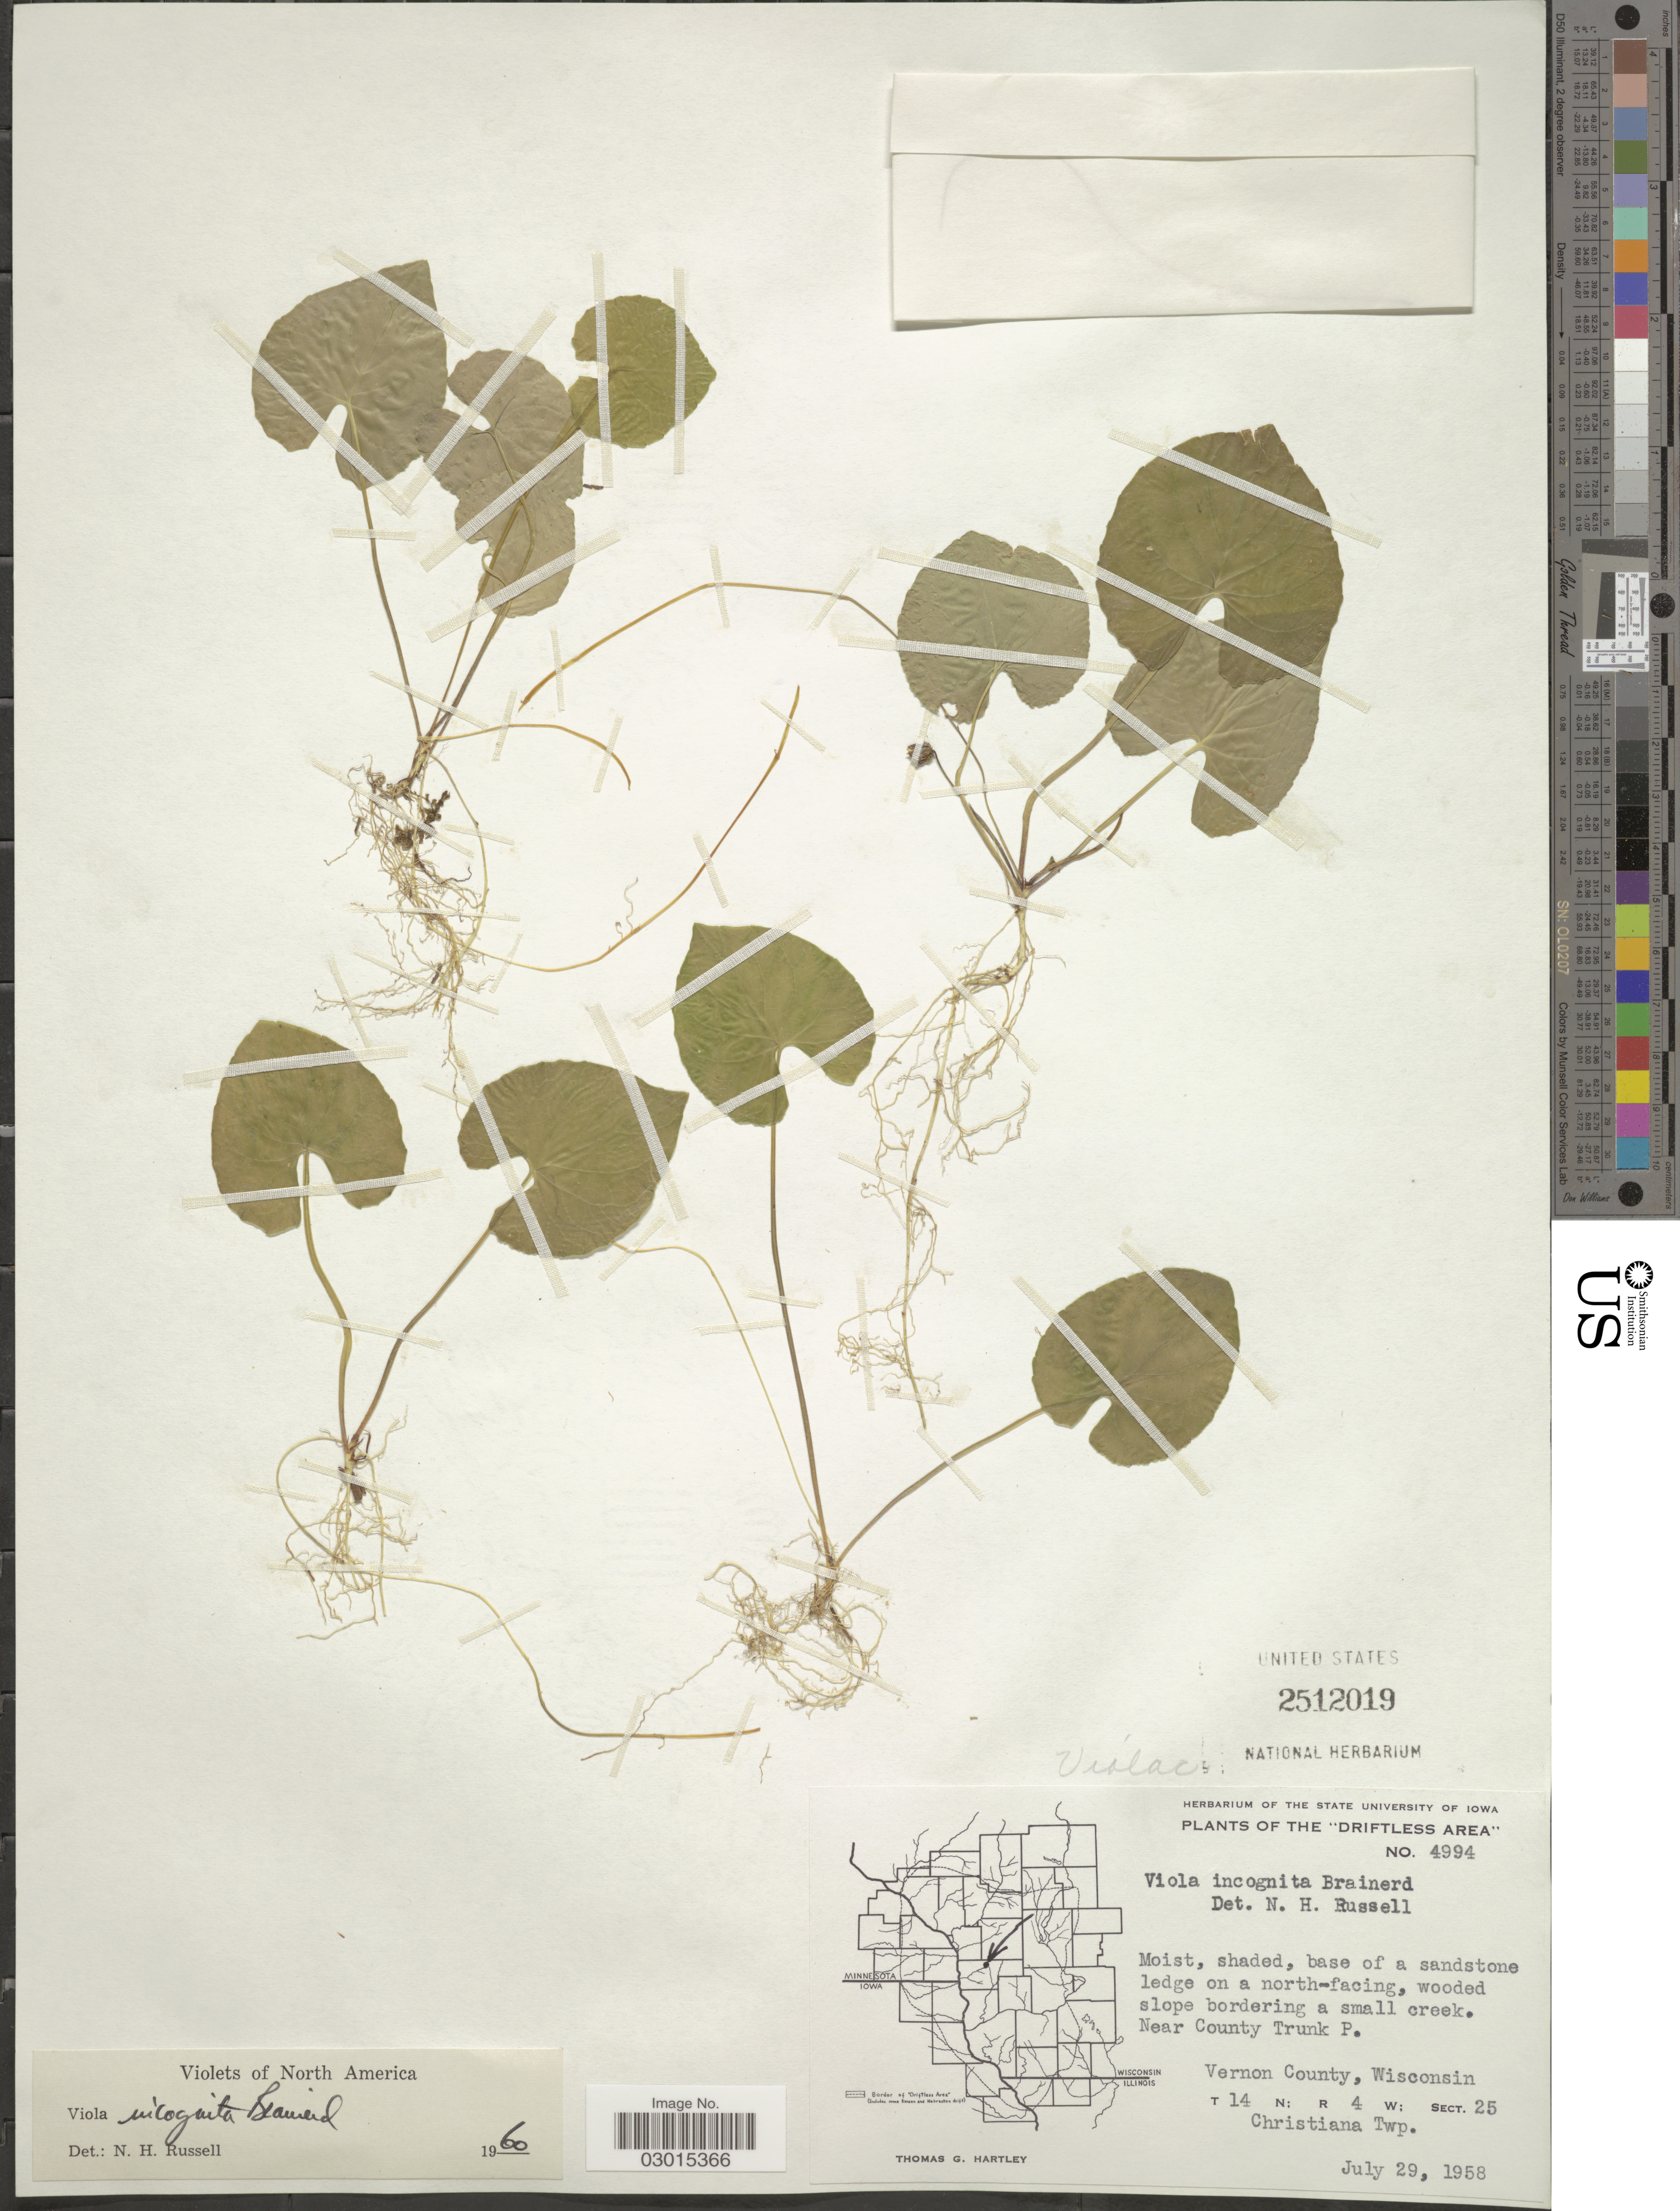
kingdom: Plantae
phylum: Tracheophyta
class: Magnoliopsida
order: Malpighiales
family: Violaceae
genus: Viola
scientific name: Viola incognita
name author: Brainerd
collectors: T. G. Hartley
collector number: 4994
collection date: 1958-07-29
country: United States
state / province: Wisconsin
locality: The "Driftless Area". Near County Trunk P. Vernon County. T14N; R4W; Sect. 25. Christiana Twp.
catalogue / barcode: US 2512019